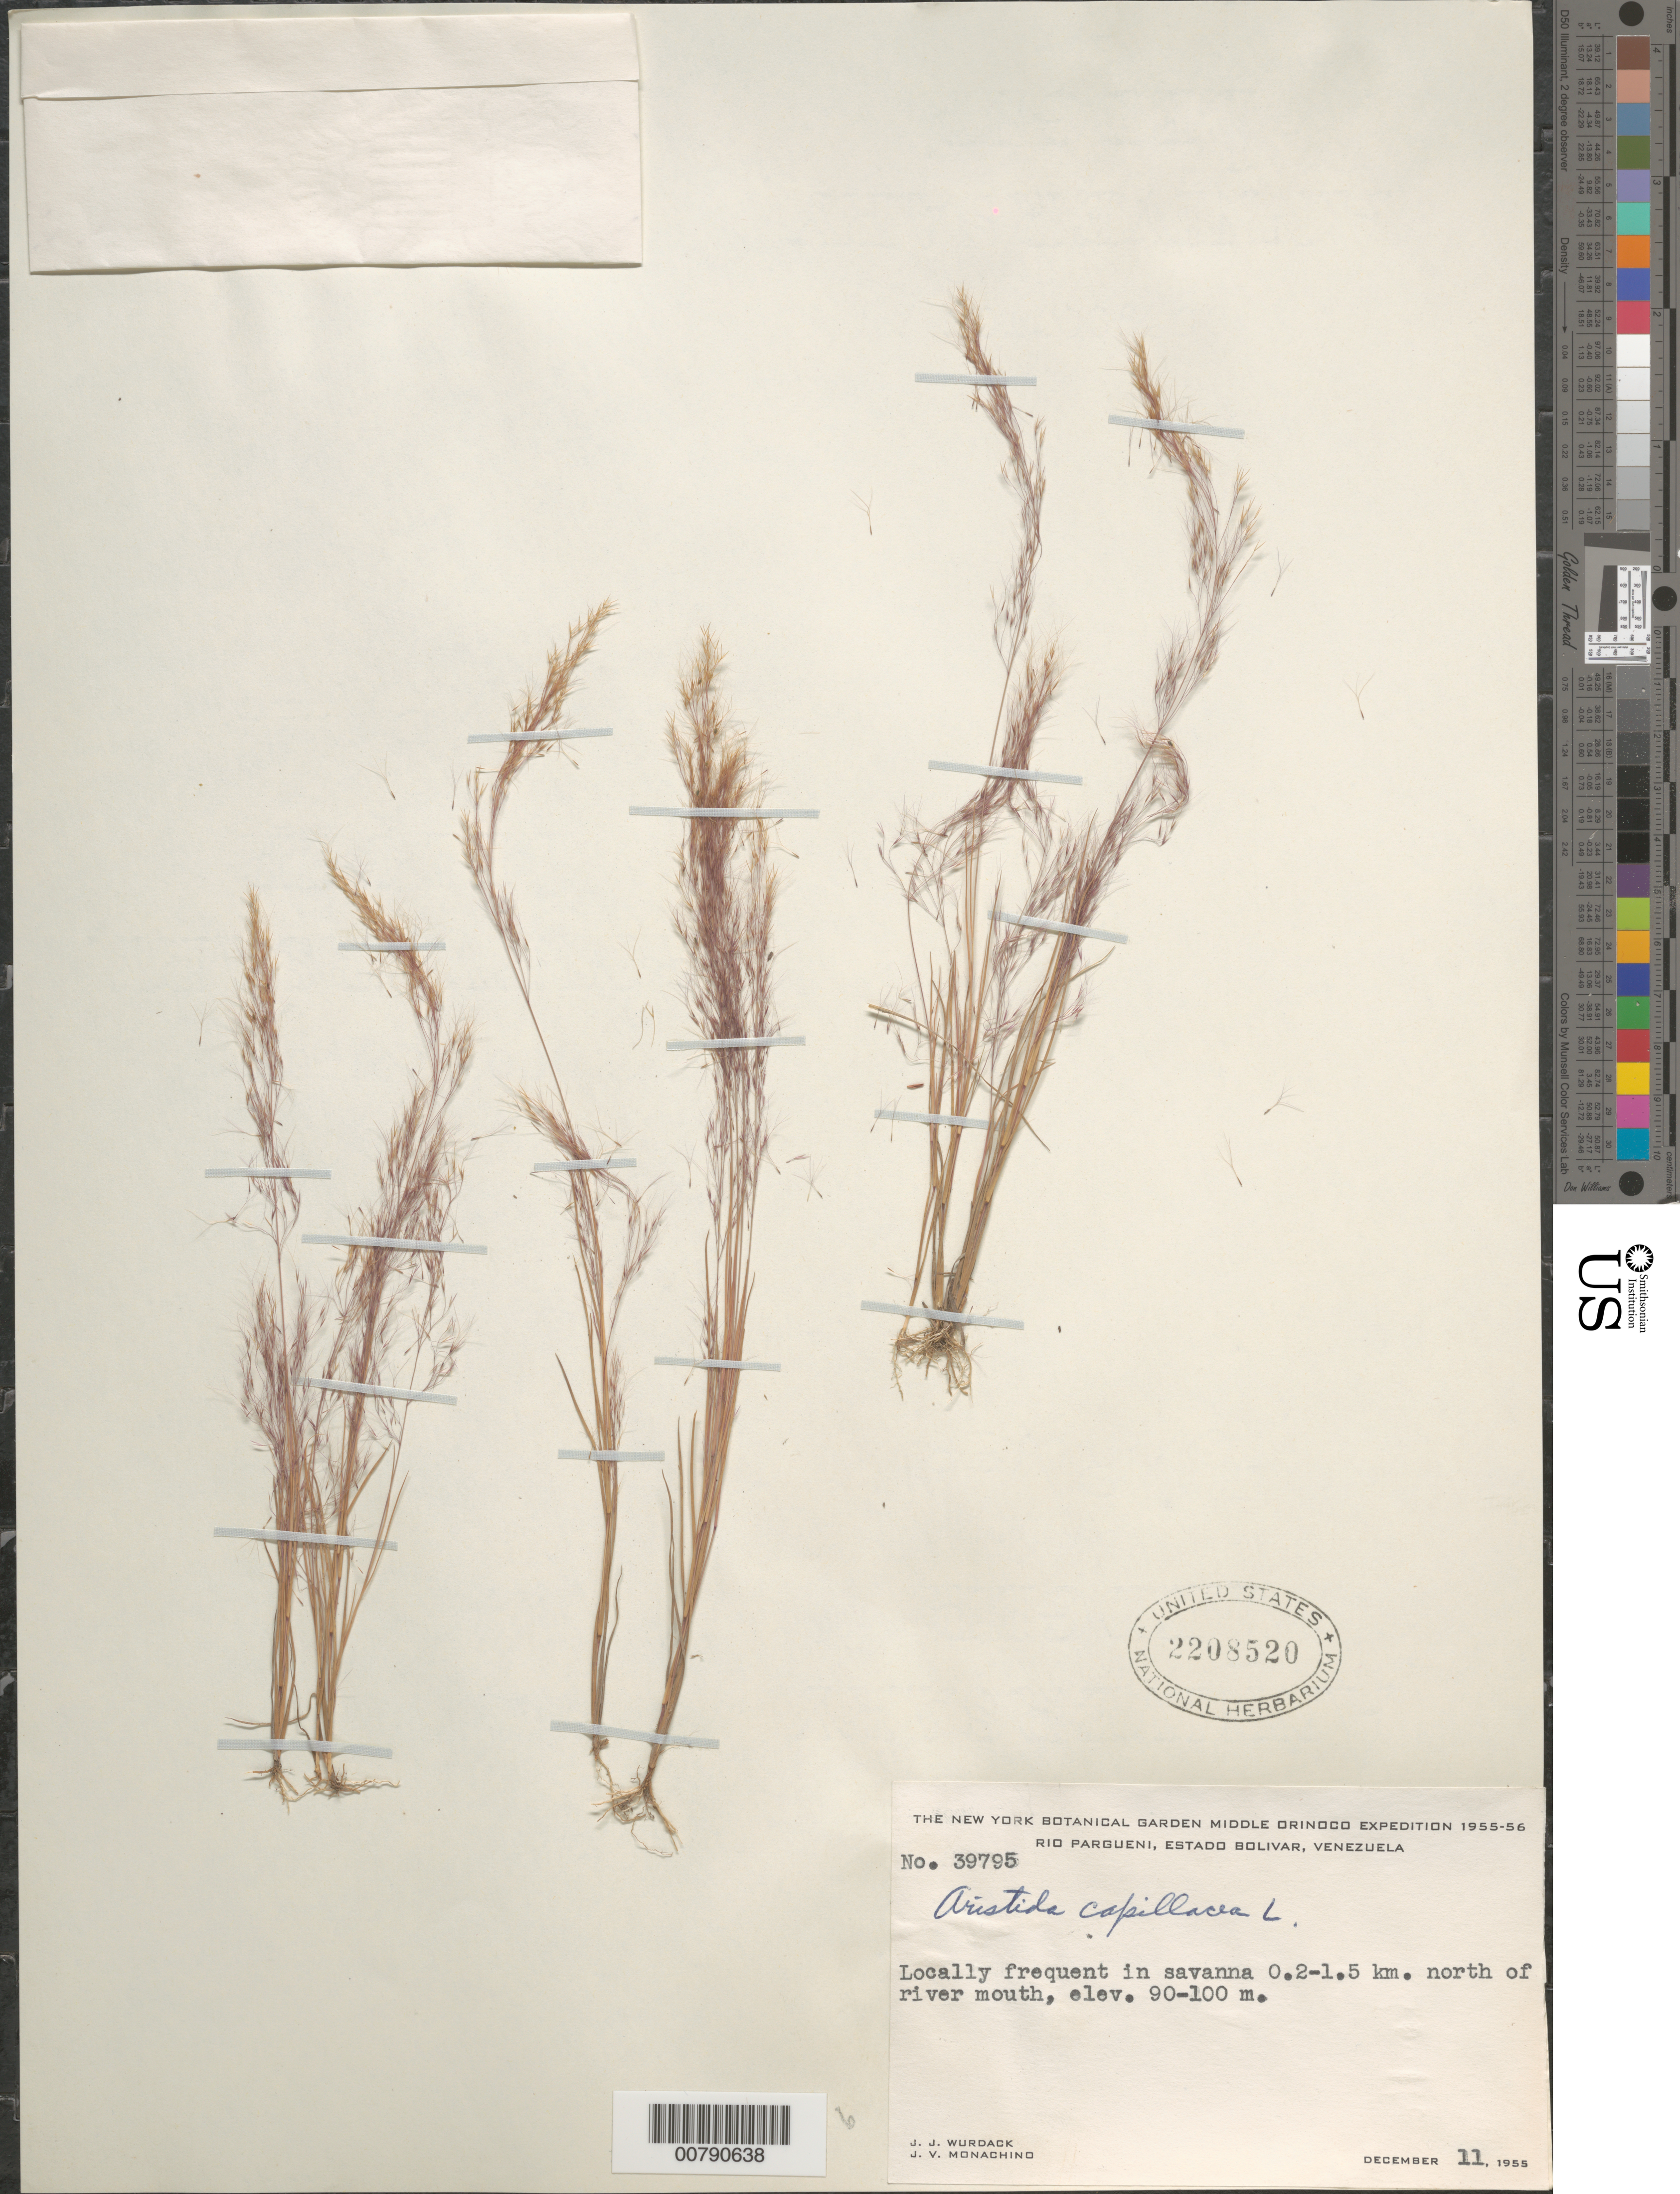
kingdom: Plantae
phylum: Tracheophyta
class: Liliopsida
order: Poales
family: Poaceae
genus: Aristida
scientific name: Aristida capillacea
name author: Lam.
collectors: J. J. Wurdack & J. V. Monachino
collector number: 39795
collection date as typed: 11-Dec-55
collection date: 1955-12-11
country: Venezuela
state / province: Bolívar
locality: Lower Río Pargueni, 0.2-1.5 km north of mouth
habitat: Savanna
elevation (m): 90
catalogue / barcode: US 2208520